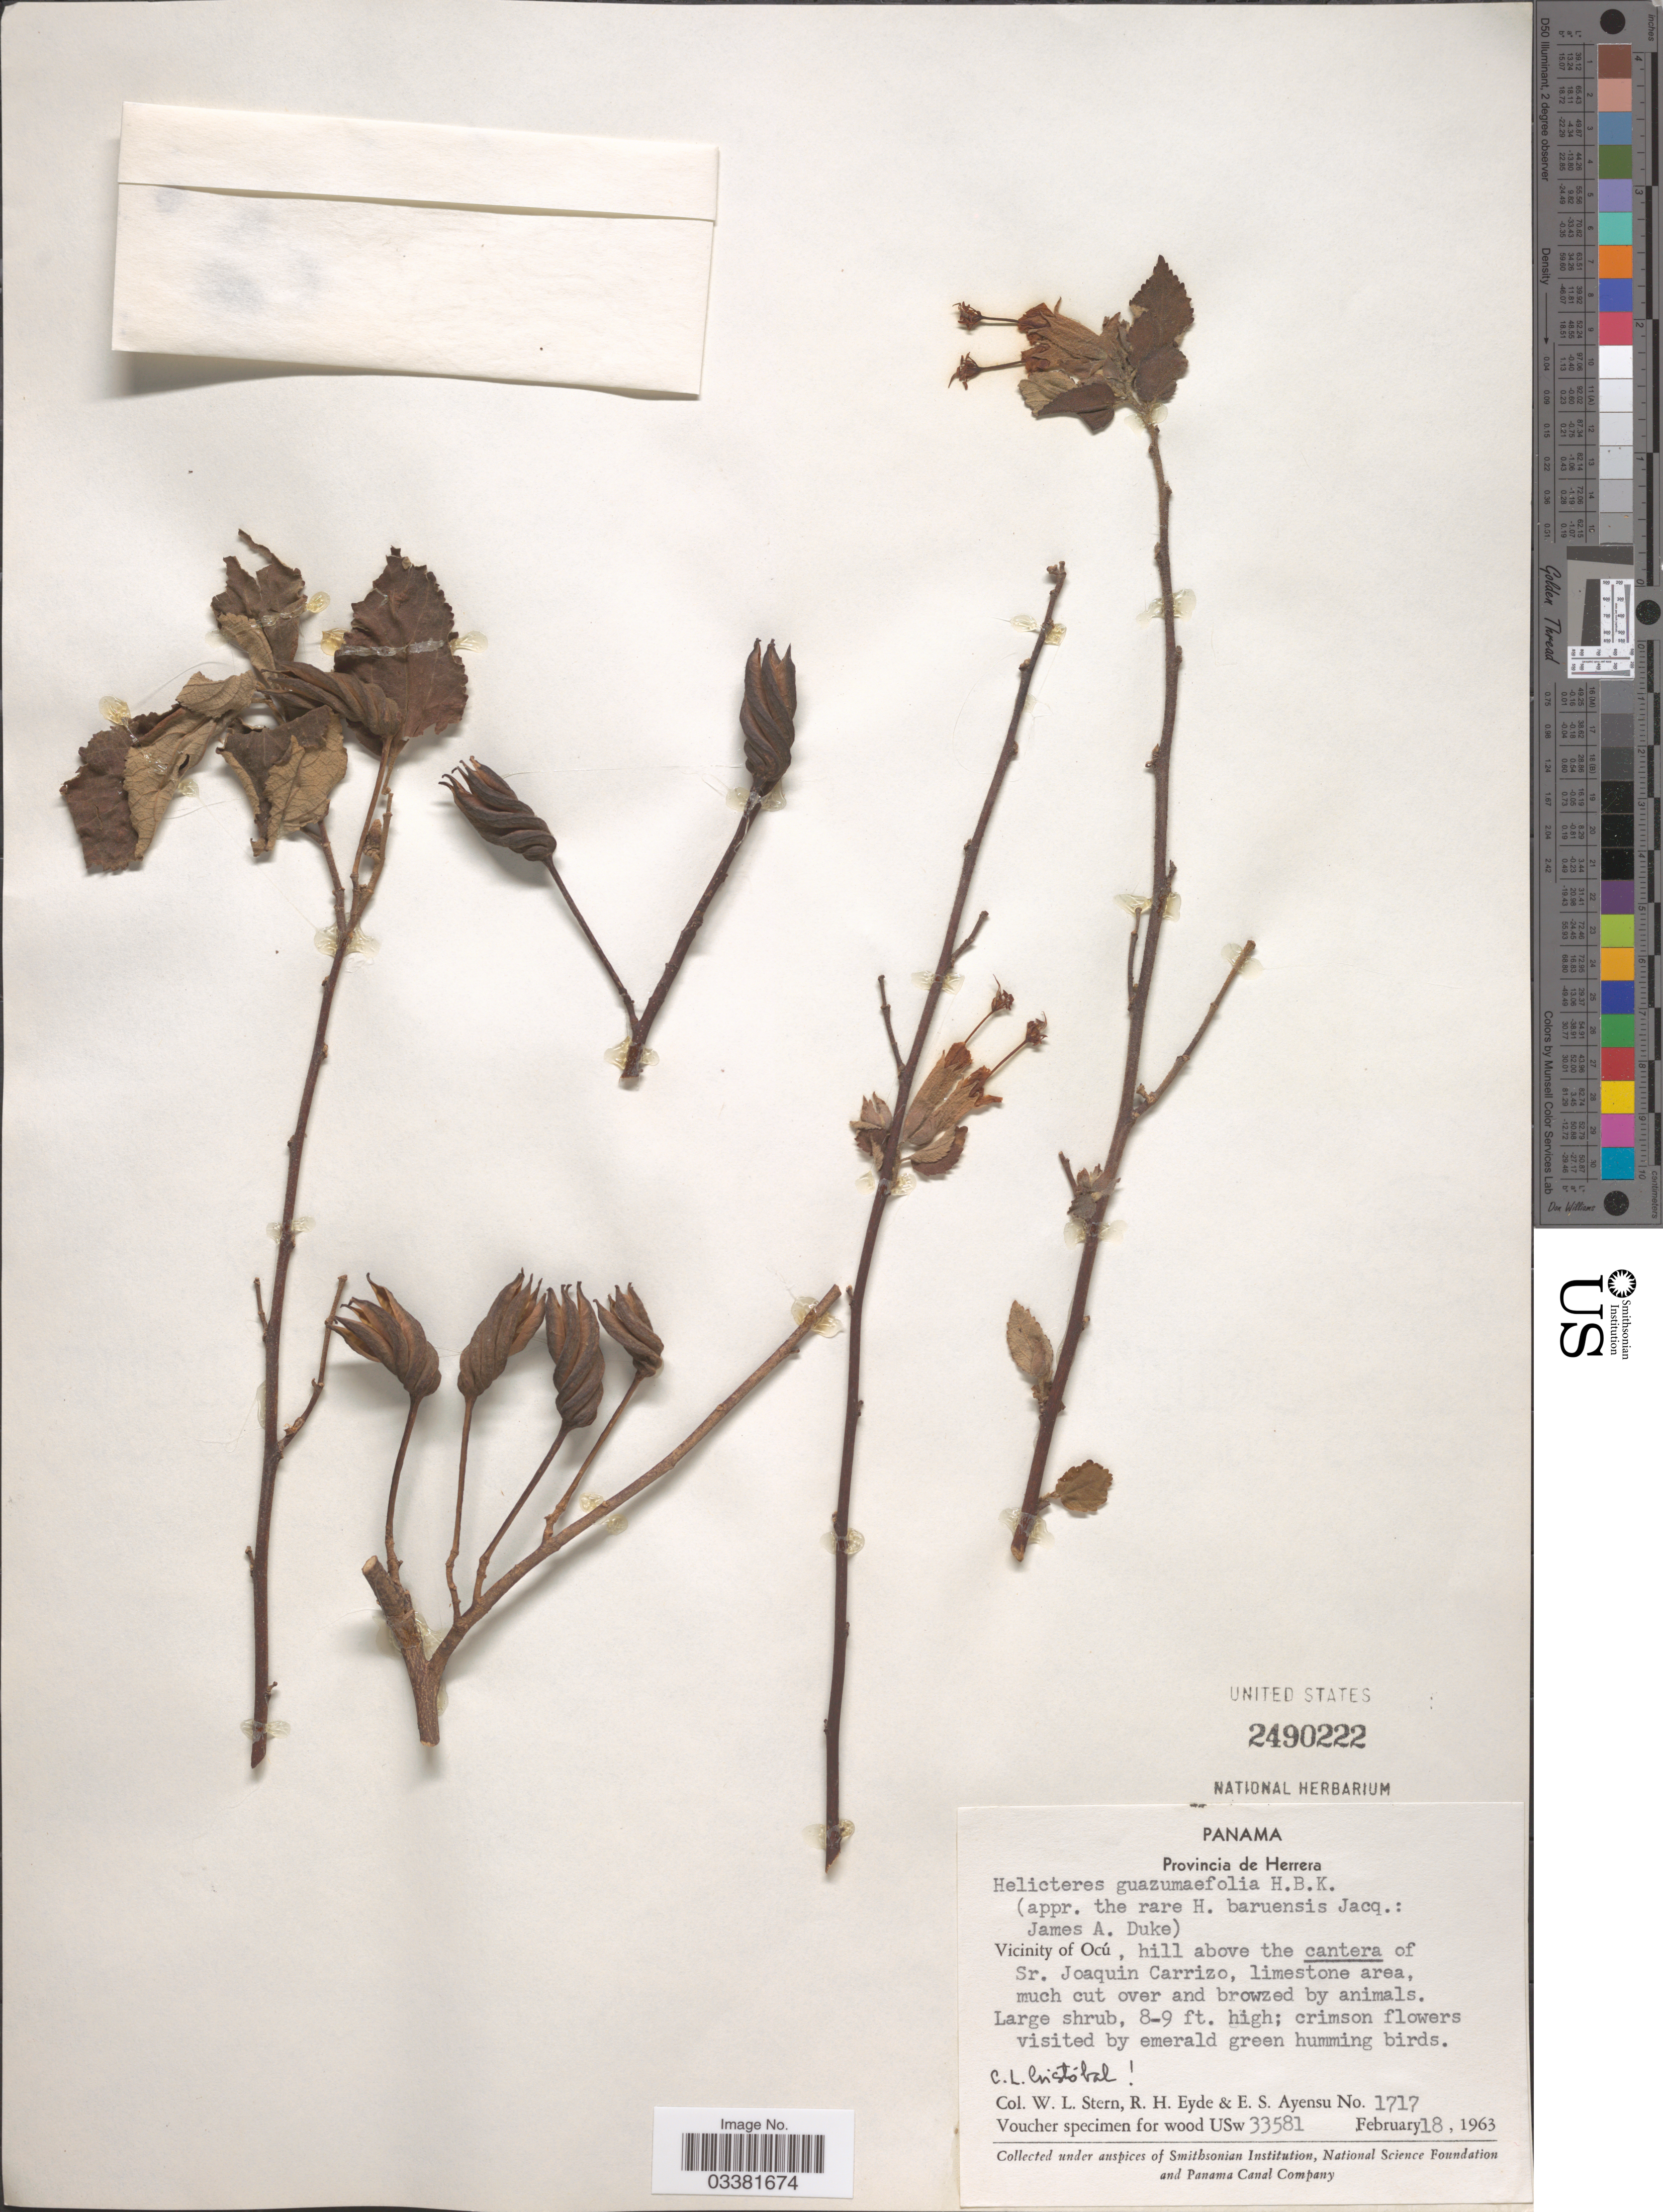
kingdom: Plantae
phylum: Tracheophyta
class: Magnoliopsida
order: Malvales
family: Malvaceae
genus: Helicteres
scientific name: Helicteres guazumifolia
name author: Kunth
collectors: W. L. Stern, R. H. Eyde & E. S. Ayensu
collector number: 1717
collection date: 1963-02-18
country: Panama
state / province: Herrera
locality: Vicinity of Ocú, hill above the cantera of Sr. Joaquin Carrizo, limestone area.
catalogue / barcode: US 2490222